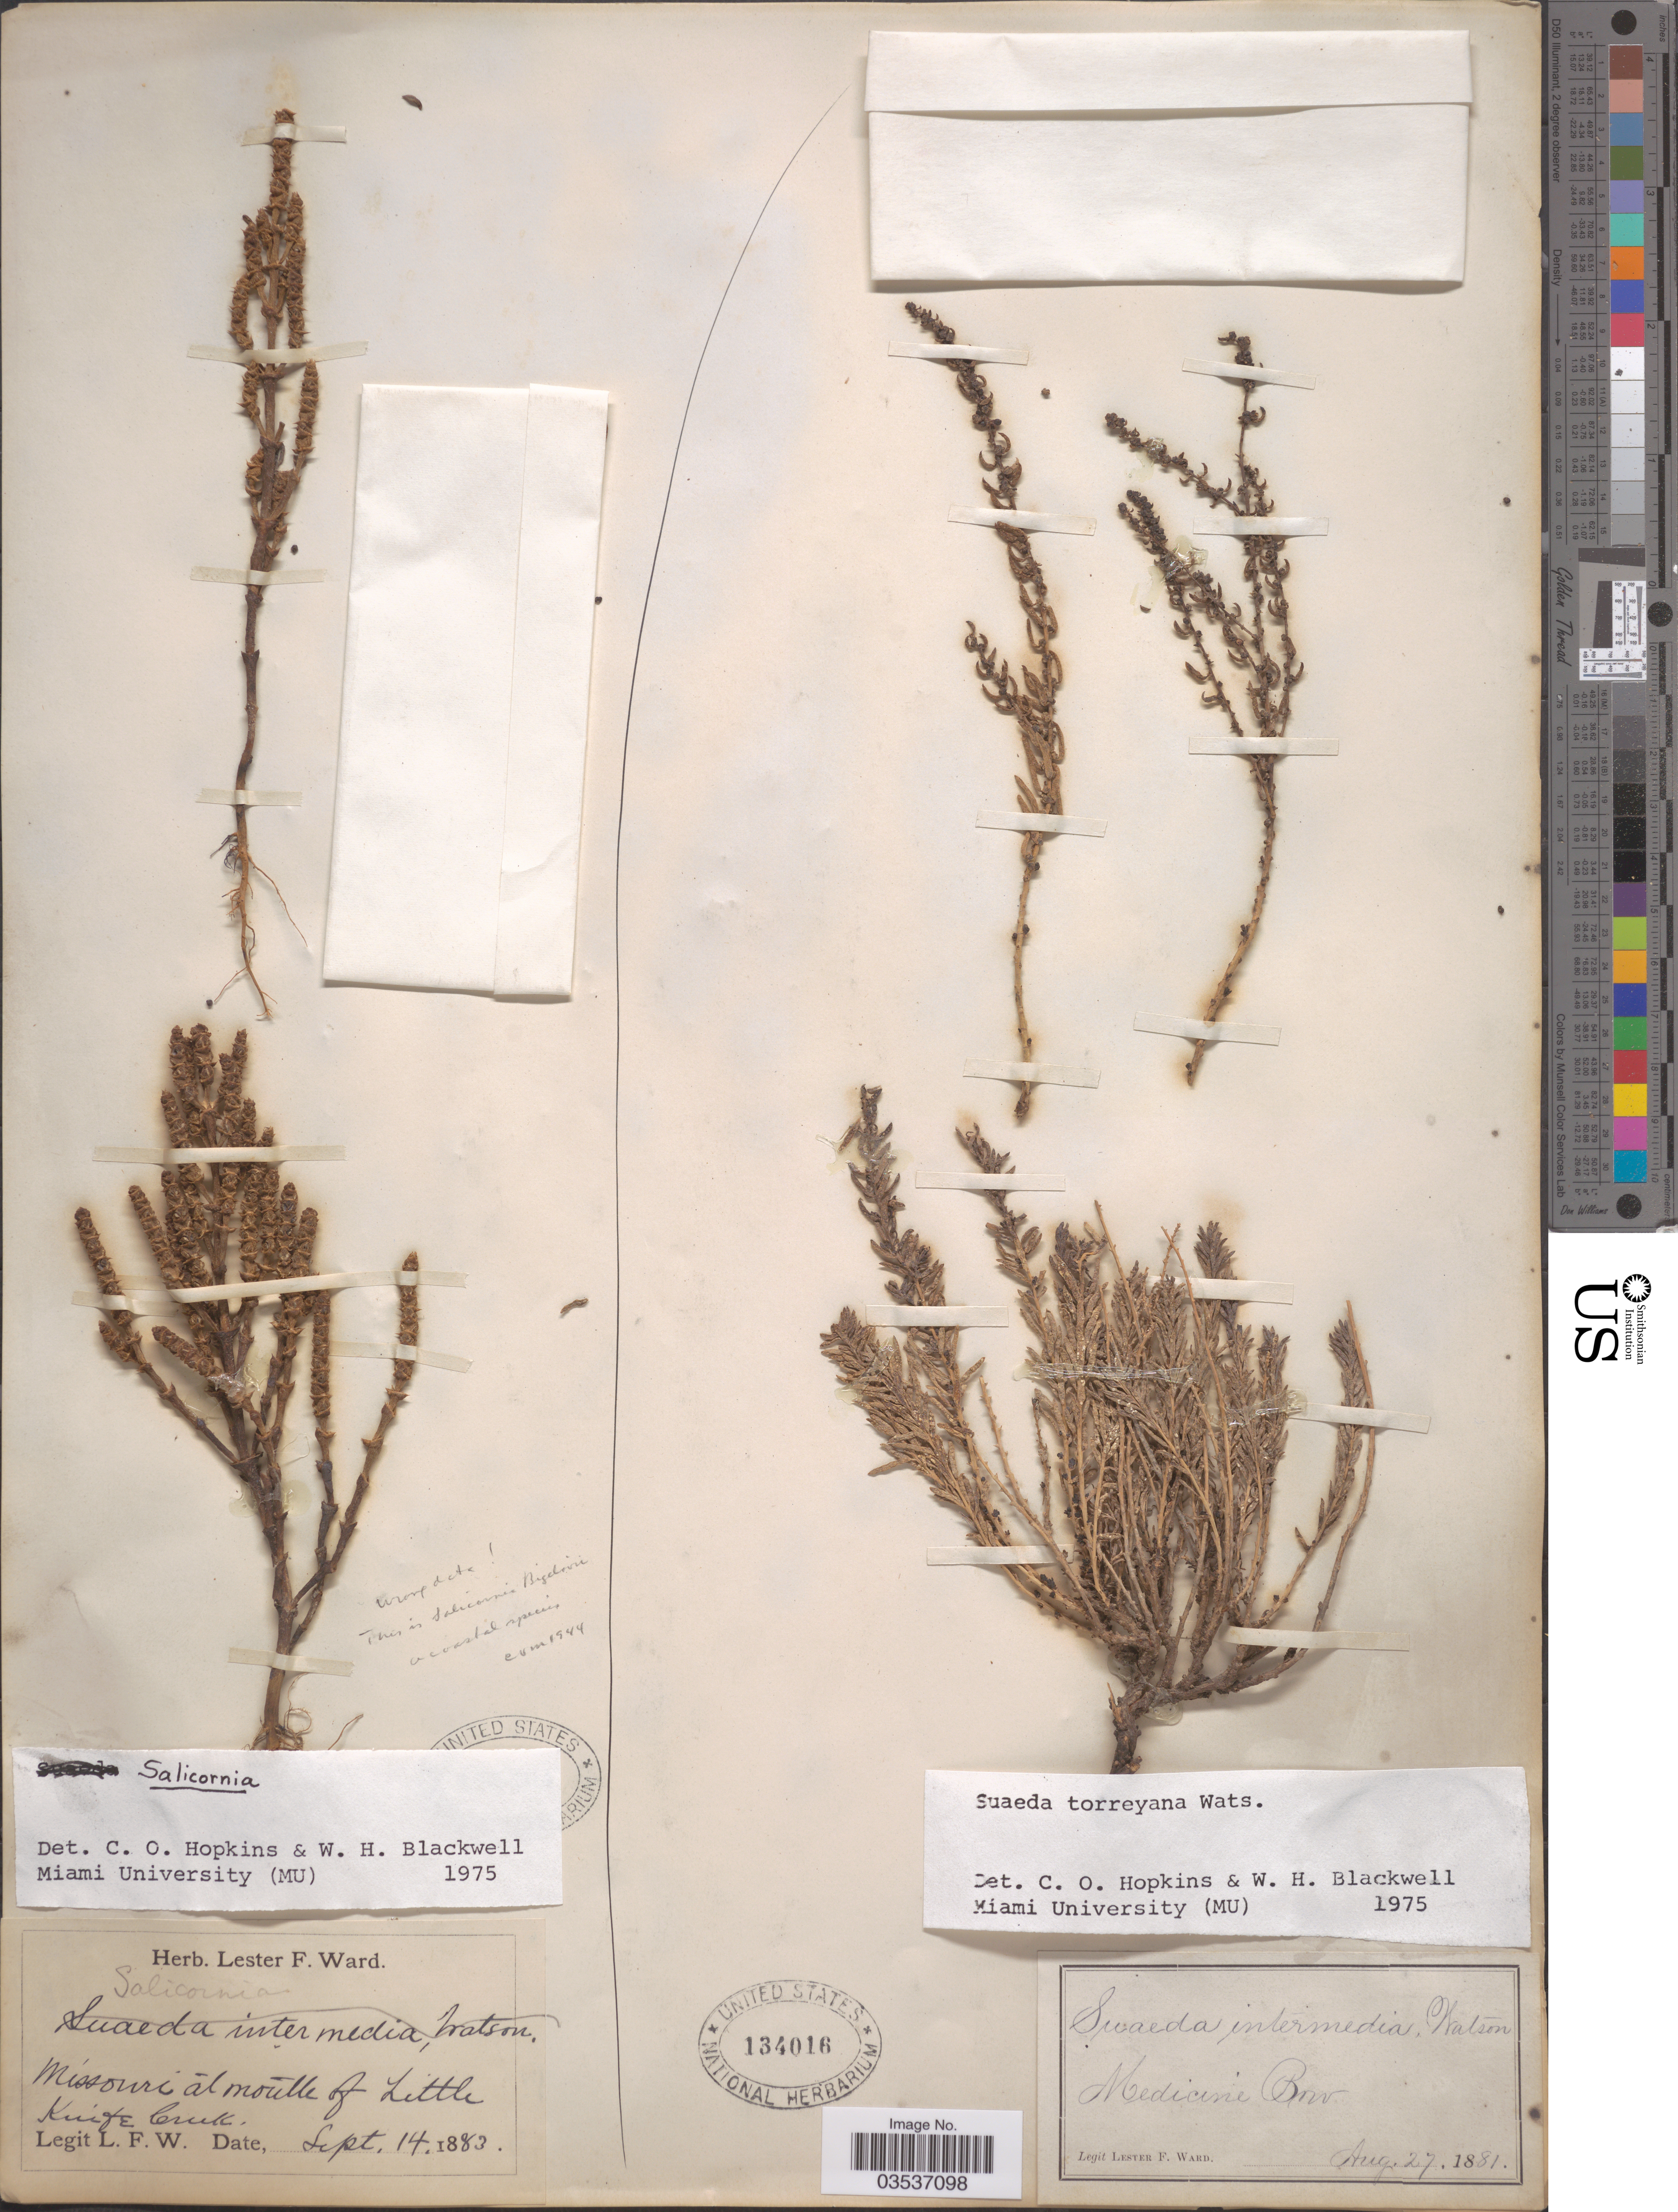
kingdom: Plantae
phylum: Tracheophyta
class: Magnoliopsida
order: Caryophyllales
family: Amaranthaceae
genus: Suaeda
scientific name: Suaeda torreyana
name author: S. Watson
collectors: L. F. Ward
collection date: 1883-09-14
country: United States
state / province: Missouri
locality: At mouth of Little Knife Creek.